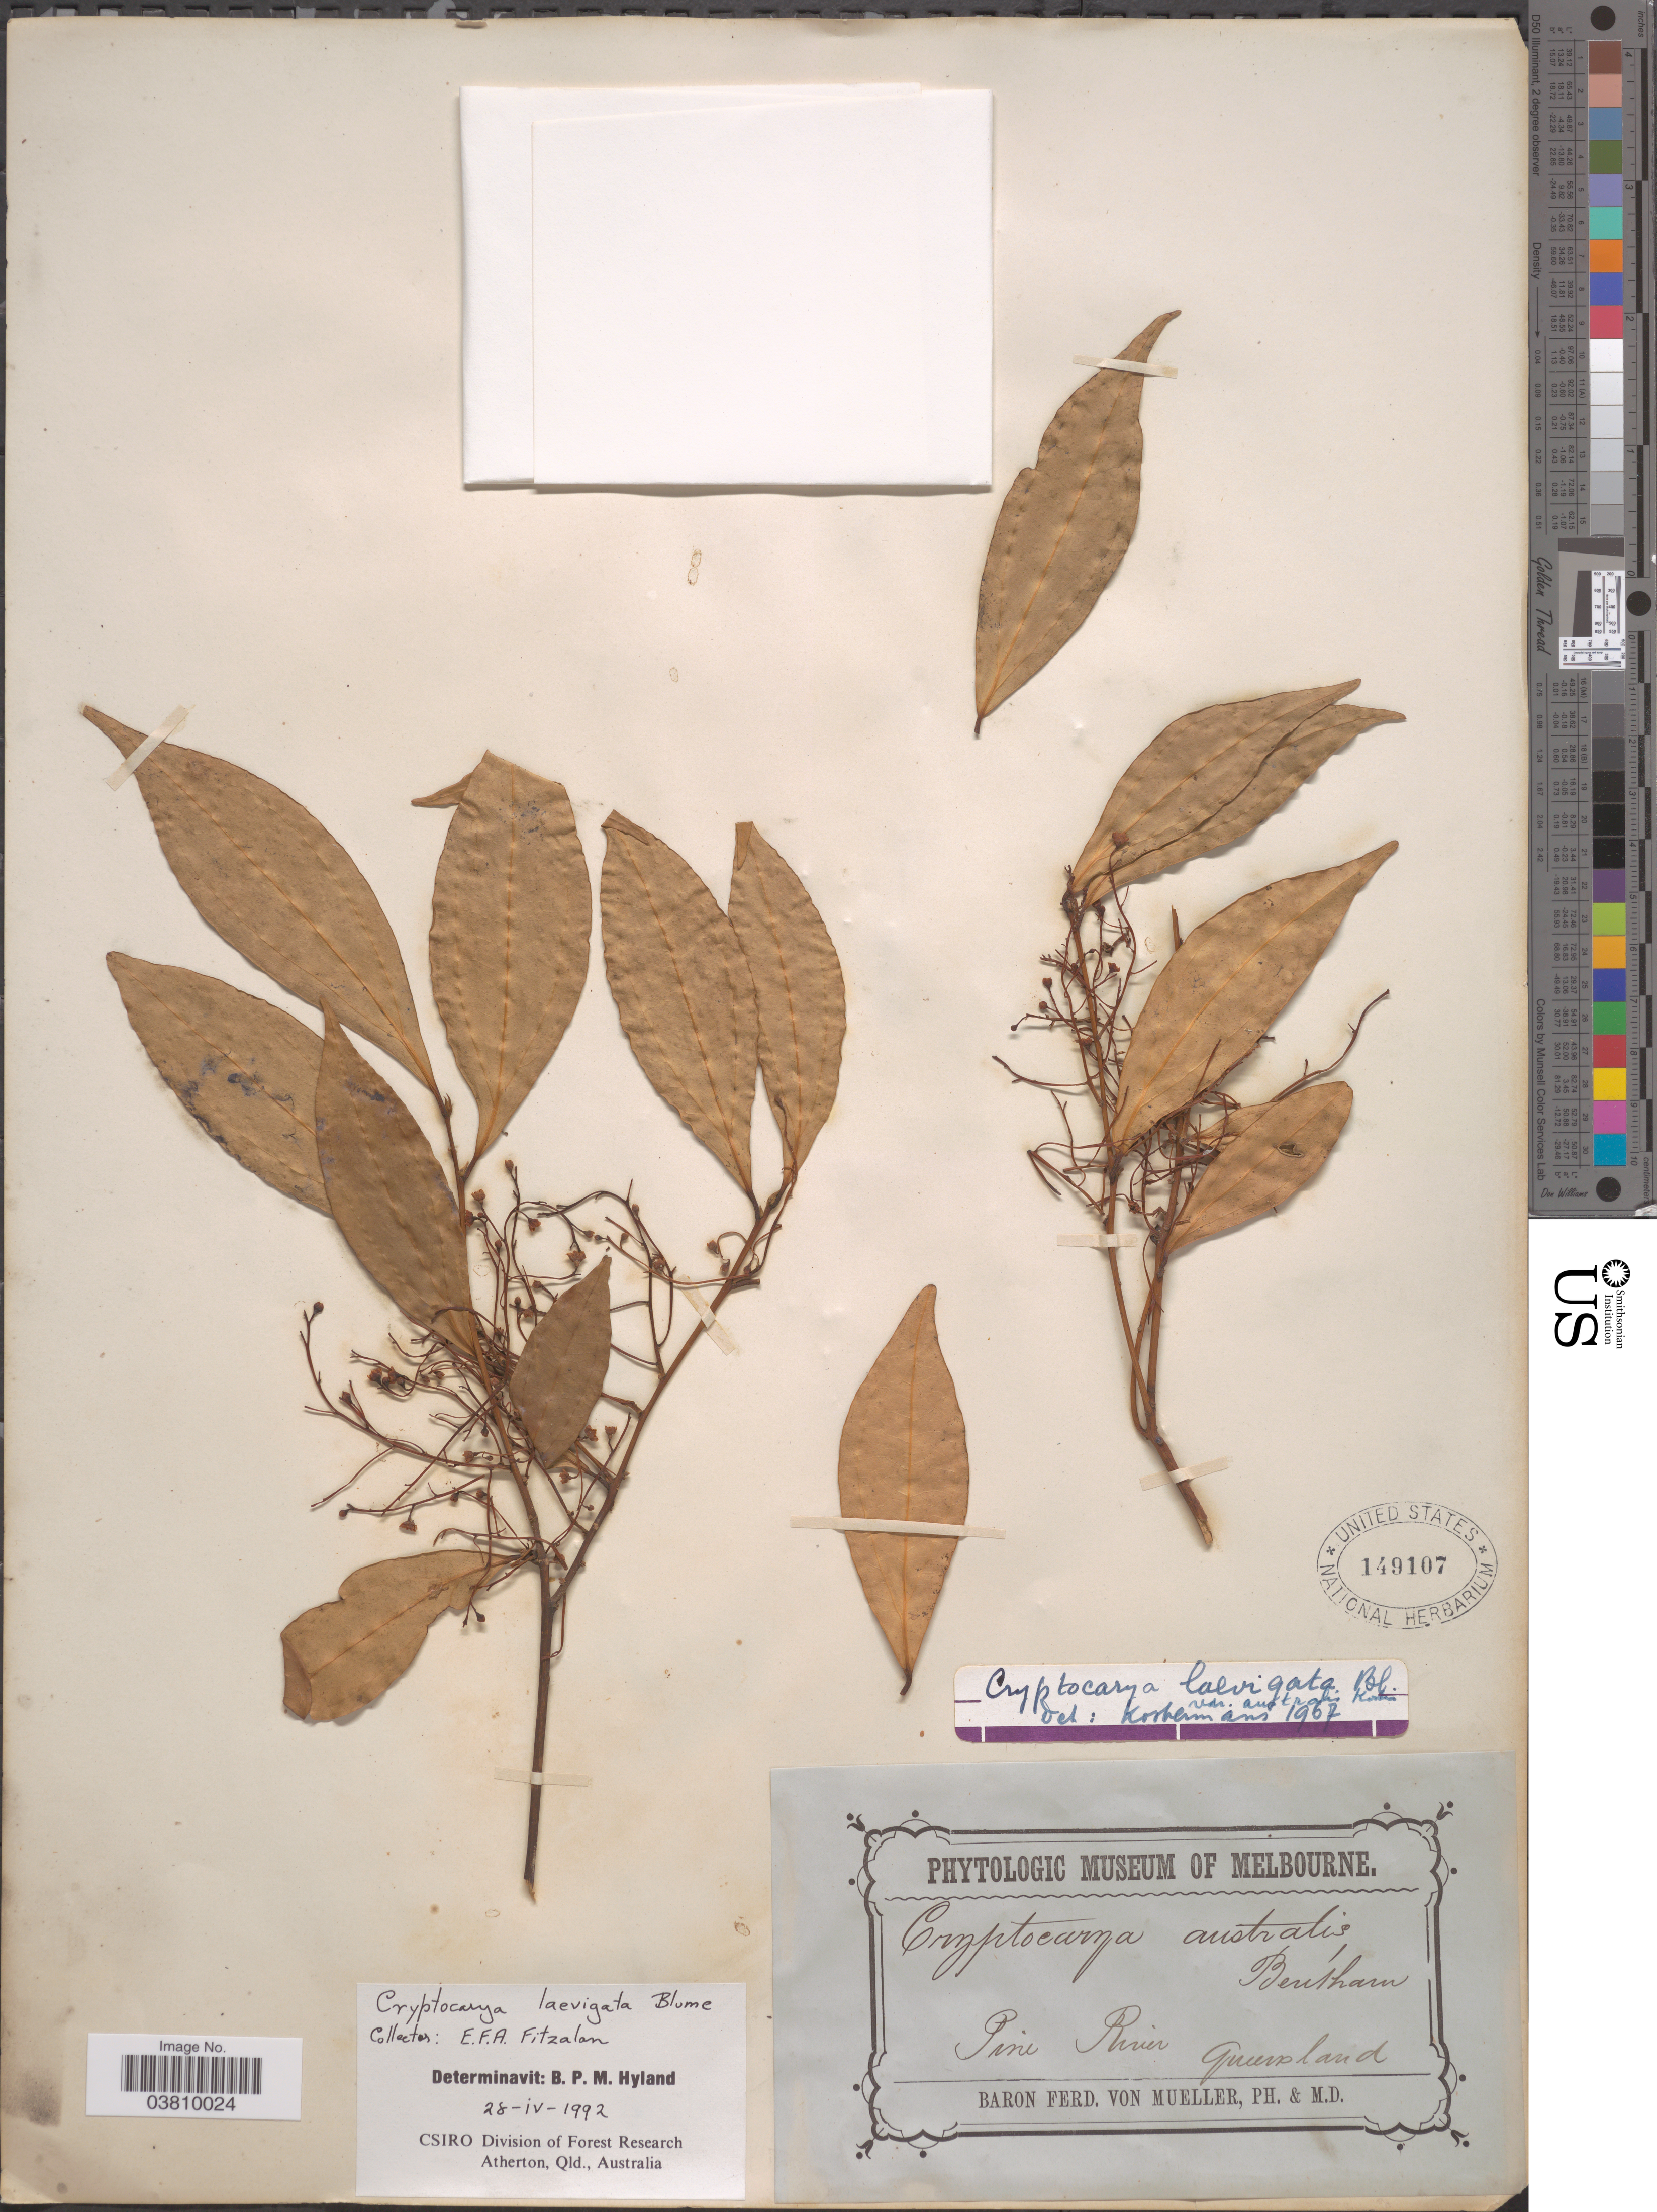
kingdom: Plantae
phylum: Tracheophyta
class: Magnoliopsida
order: Laurales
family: Lauraceae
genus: Cryptocarya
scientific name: Cryptocarya laevigata Elmer, nom illeg., non Blume (1825)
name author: Elmer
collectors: F. Mueller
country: Australia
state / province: Queensland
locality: Pine River.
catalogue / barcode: US 149107